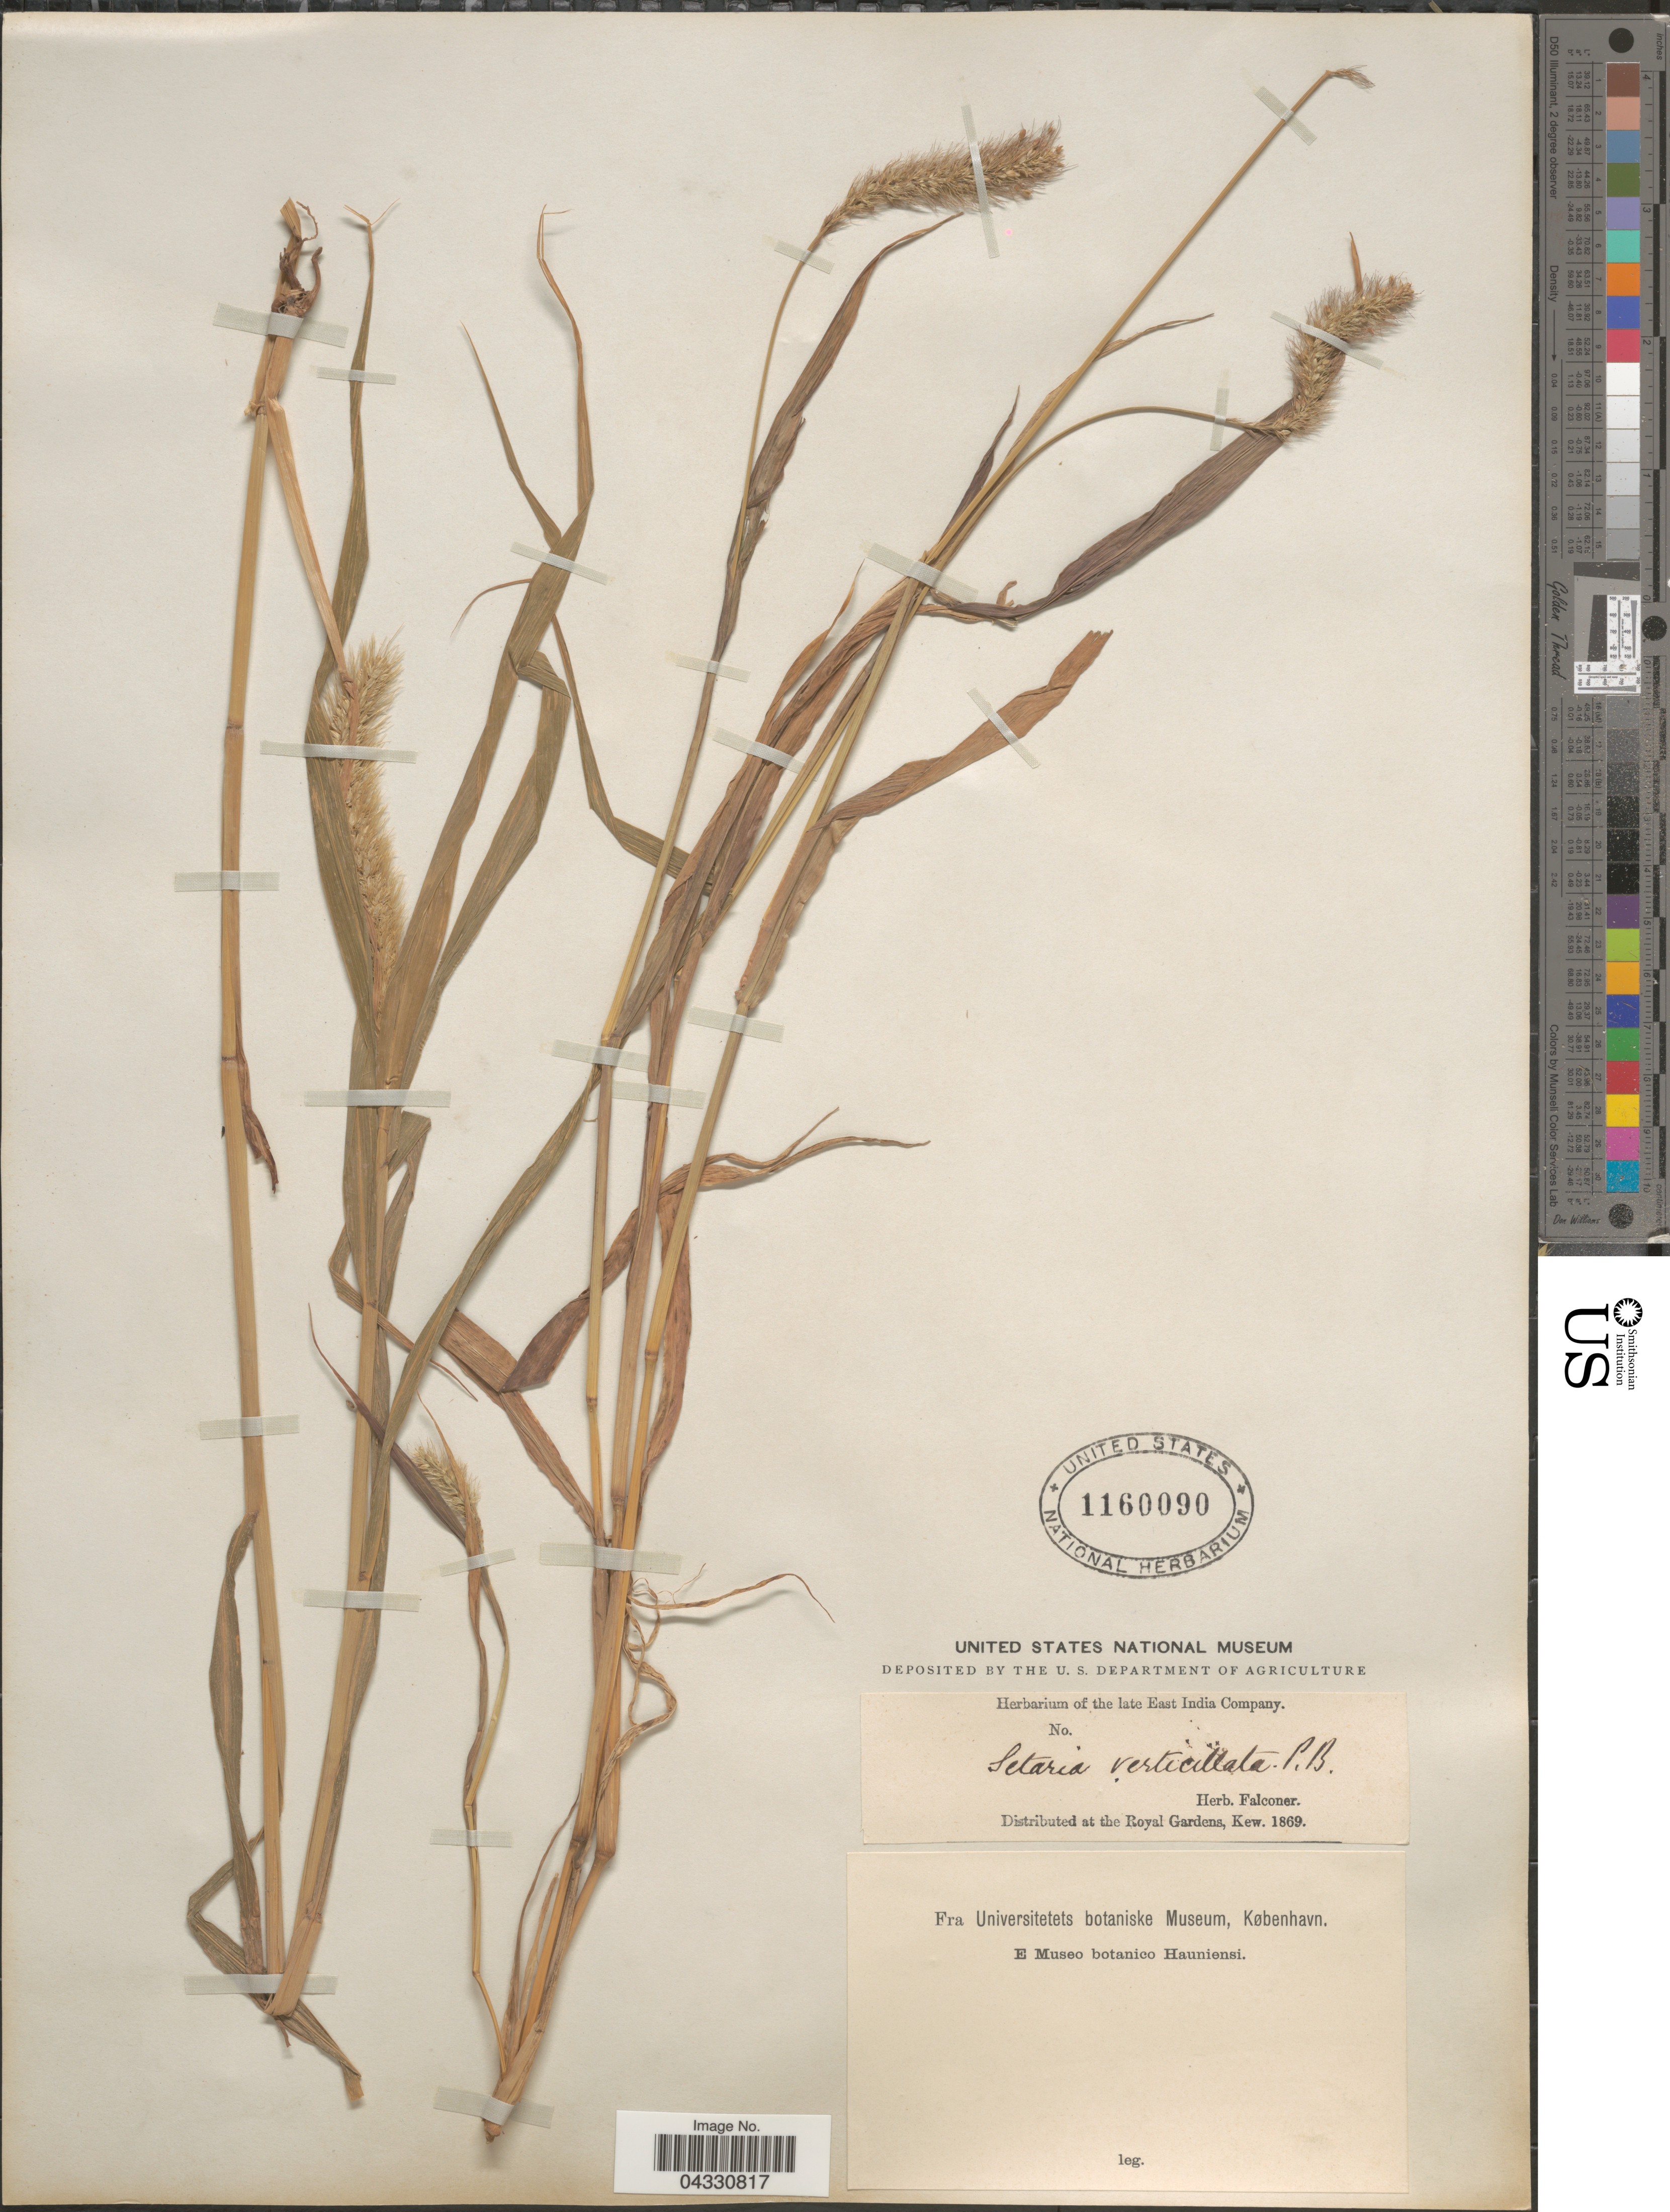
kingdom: Plantae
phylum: Tracheophyta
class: Liliopsida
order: Poales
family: Poaceae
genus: Setaria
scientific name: Setaria sp.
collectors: ex herb. Falconer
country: India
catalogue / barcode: US 1160090